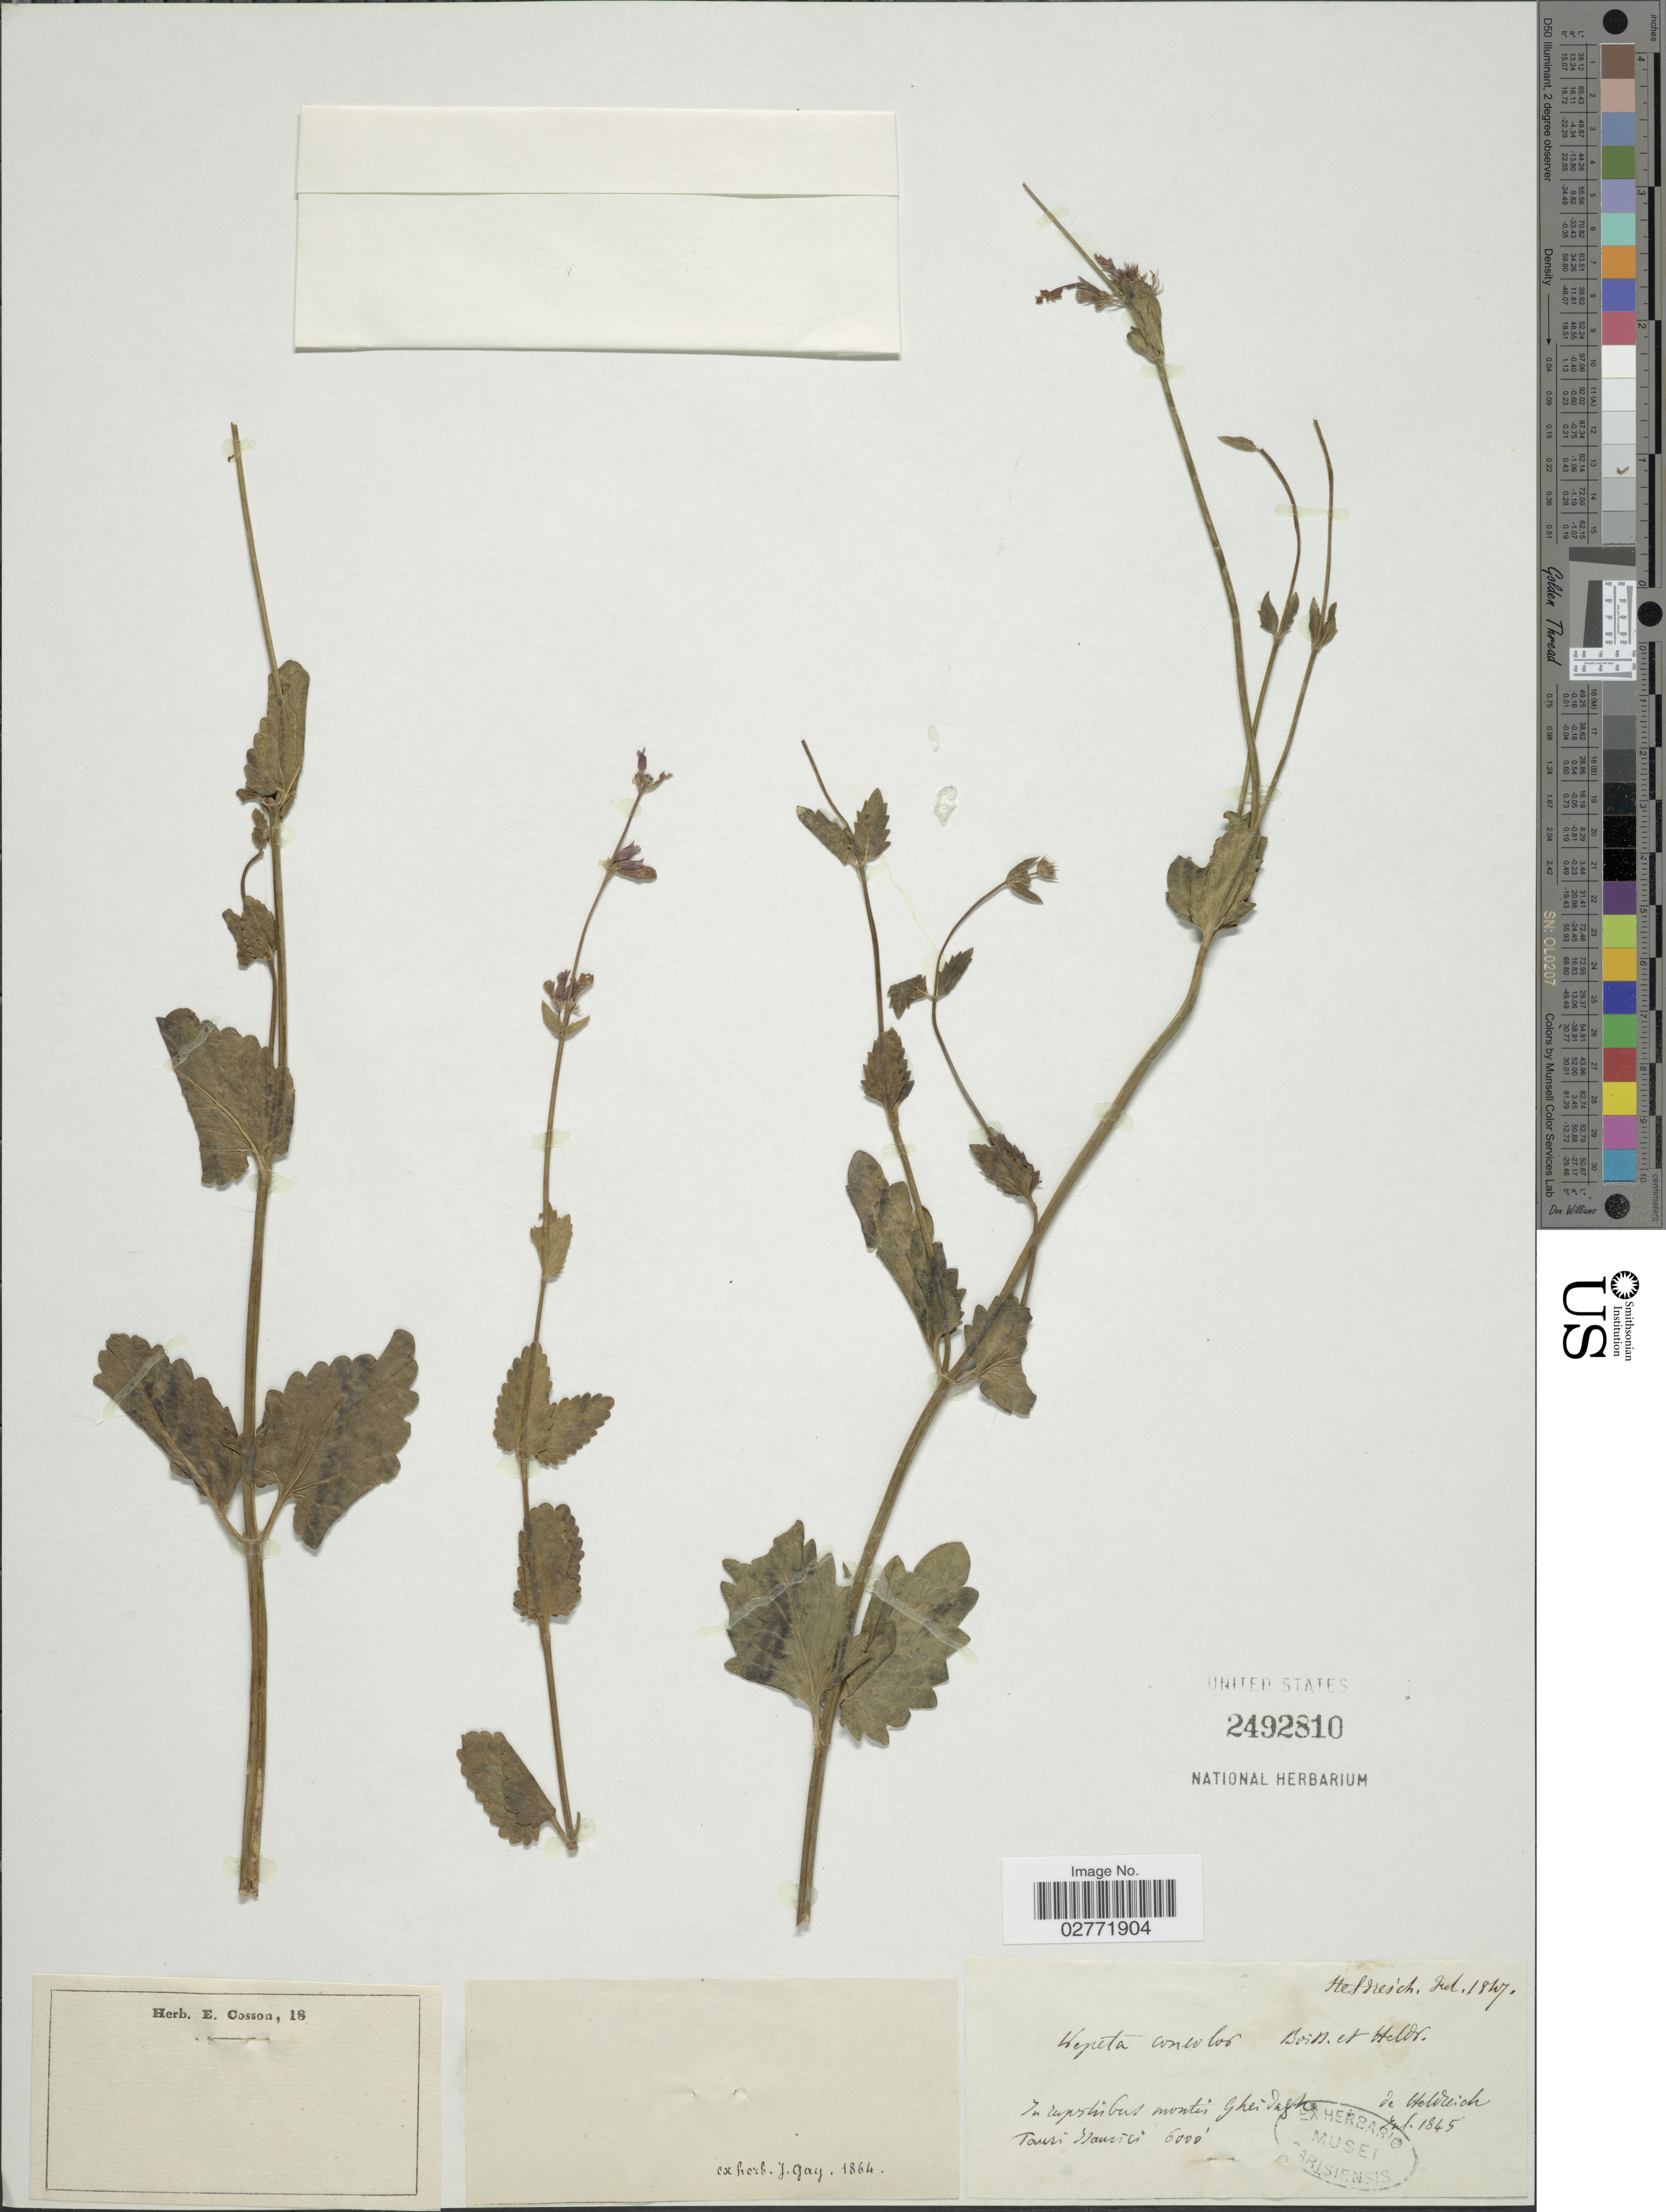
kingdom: Plantae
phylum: Tracheophyta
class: Magnoliopsida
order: Lamiales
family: Lamiaceae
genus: Nepeta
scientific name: Nepeta concolor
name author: Boiss. & Heldr. ex Benth.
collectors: -. De Heldreich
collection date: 1845-07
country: Turkey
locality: In rupestribus montis Ghei dagh. Tauri Maurici.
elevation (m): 1829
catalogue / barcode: US 2492810